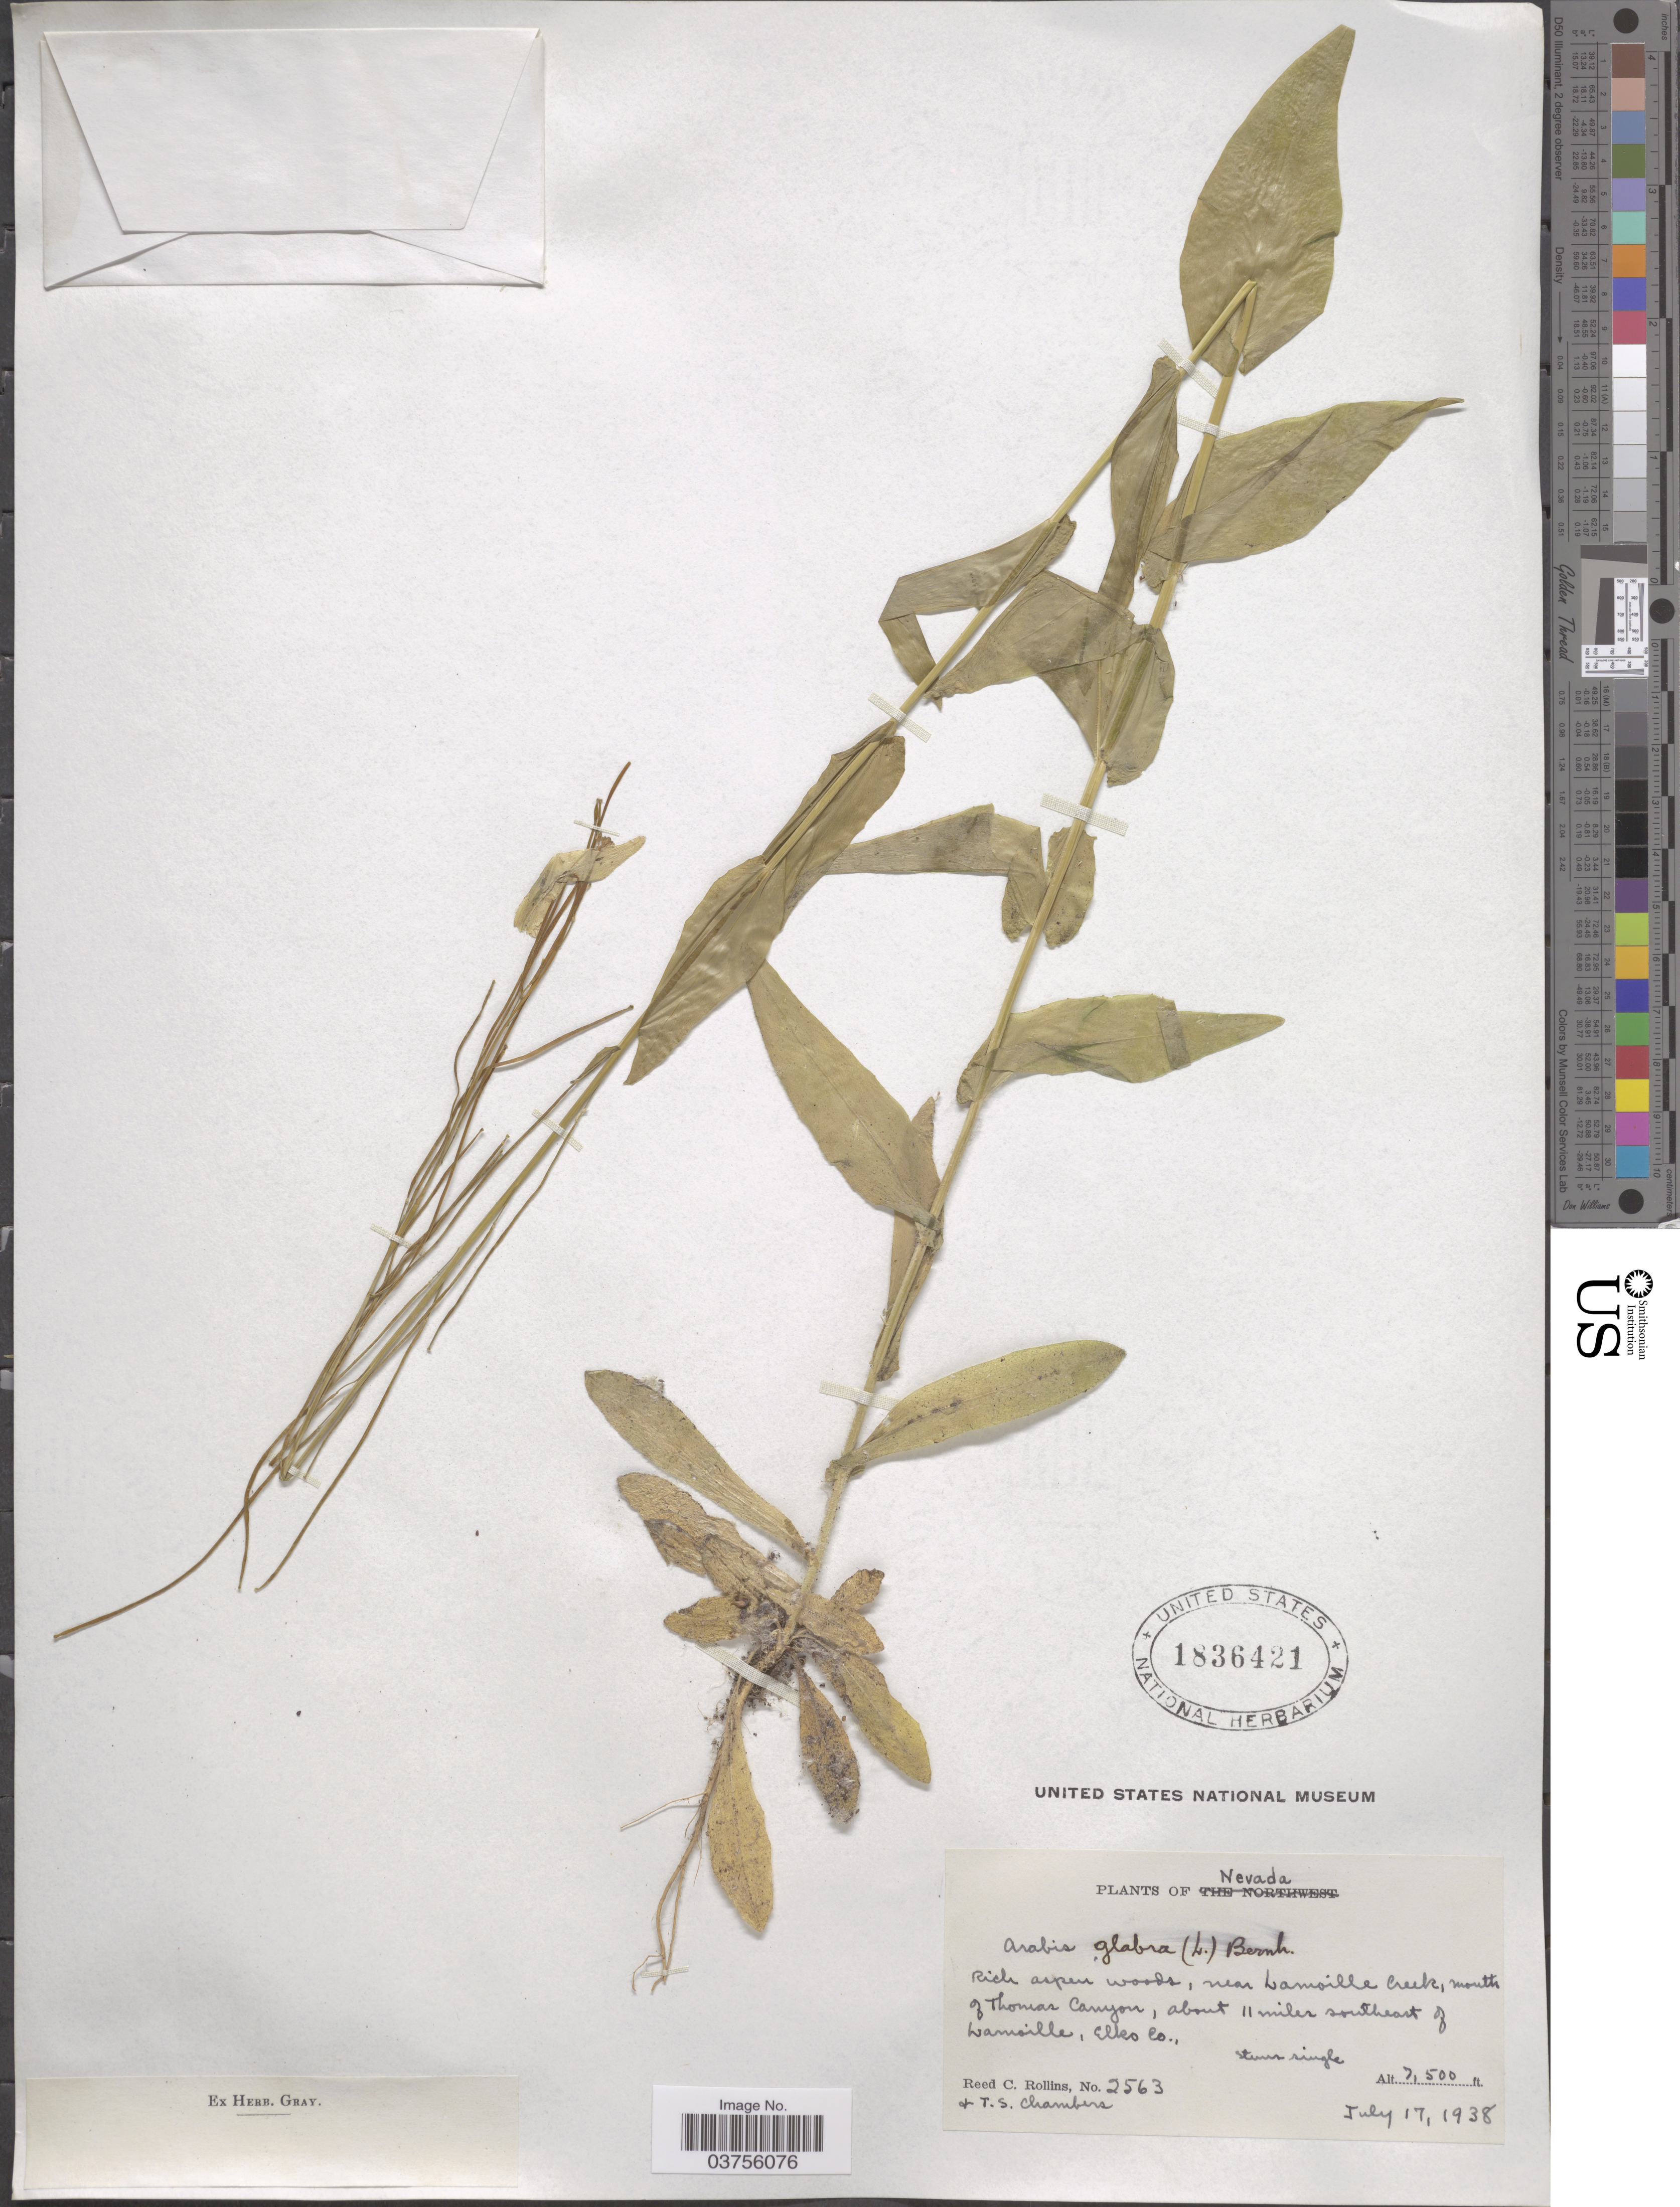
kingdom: Plantae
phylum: Tracheophyta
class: Magnoliopsida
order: Brassicales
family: Brassicaceae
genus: Turritis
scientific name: Turritis glabra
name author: L.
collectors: R. C. Rollins & T. Chambers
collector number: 2563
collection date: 1938-07-17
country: United States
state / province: Nevada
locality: Near Lamville Creek, mouth of Thomas Canyon, about 11 miles southeast of Warnsville, Elles Co.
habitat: rich aspen woods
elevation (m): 2286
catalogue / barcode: US 1836421